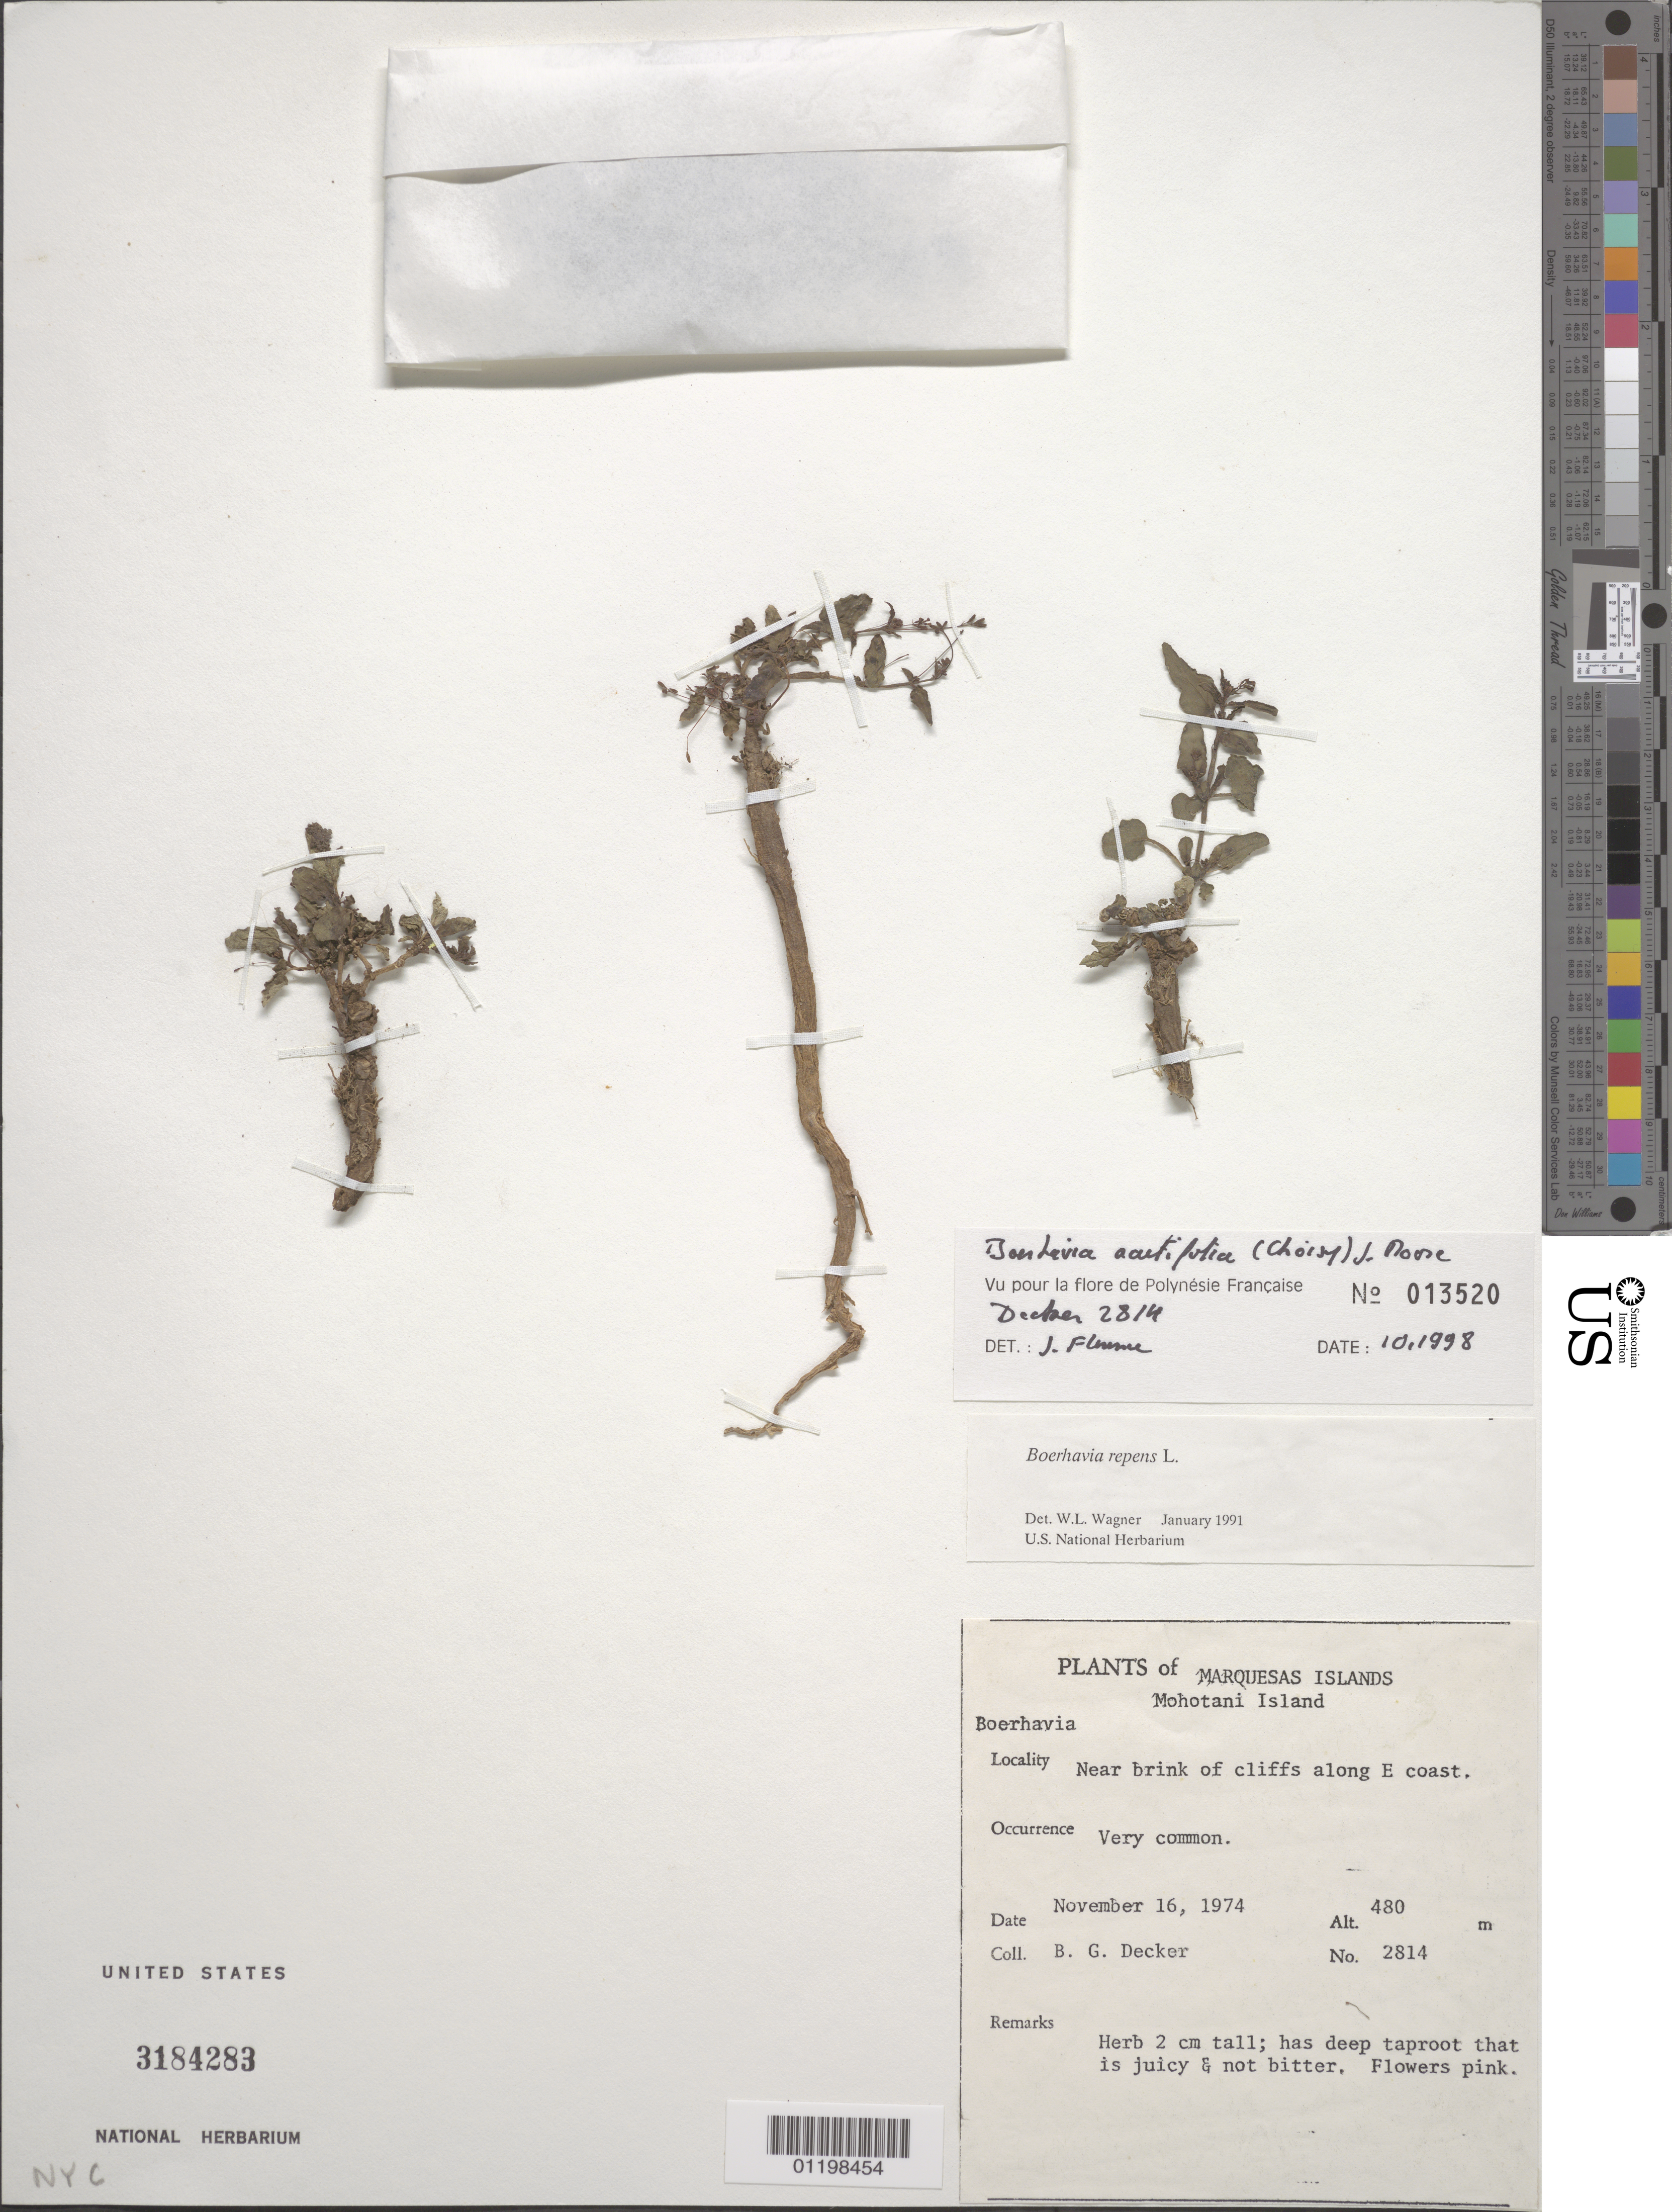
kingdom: Plantae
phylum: Tracheophyta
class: Magnoliopsida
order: Caryophyllales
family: Nyctaginaceae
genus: Boerhavia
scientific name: Boerhavia acutifolia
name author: (Choisy) J.W. Moore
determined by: Florence, J.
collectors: B. G. Decker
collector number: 2814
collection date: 1974-11-16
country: French Polynesia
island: Mohotani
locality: near brink of cliffs along E coast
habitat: Very common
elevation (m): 480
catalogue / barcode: US 3184283